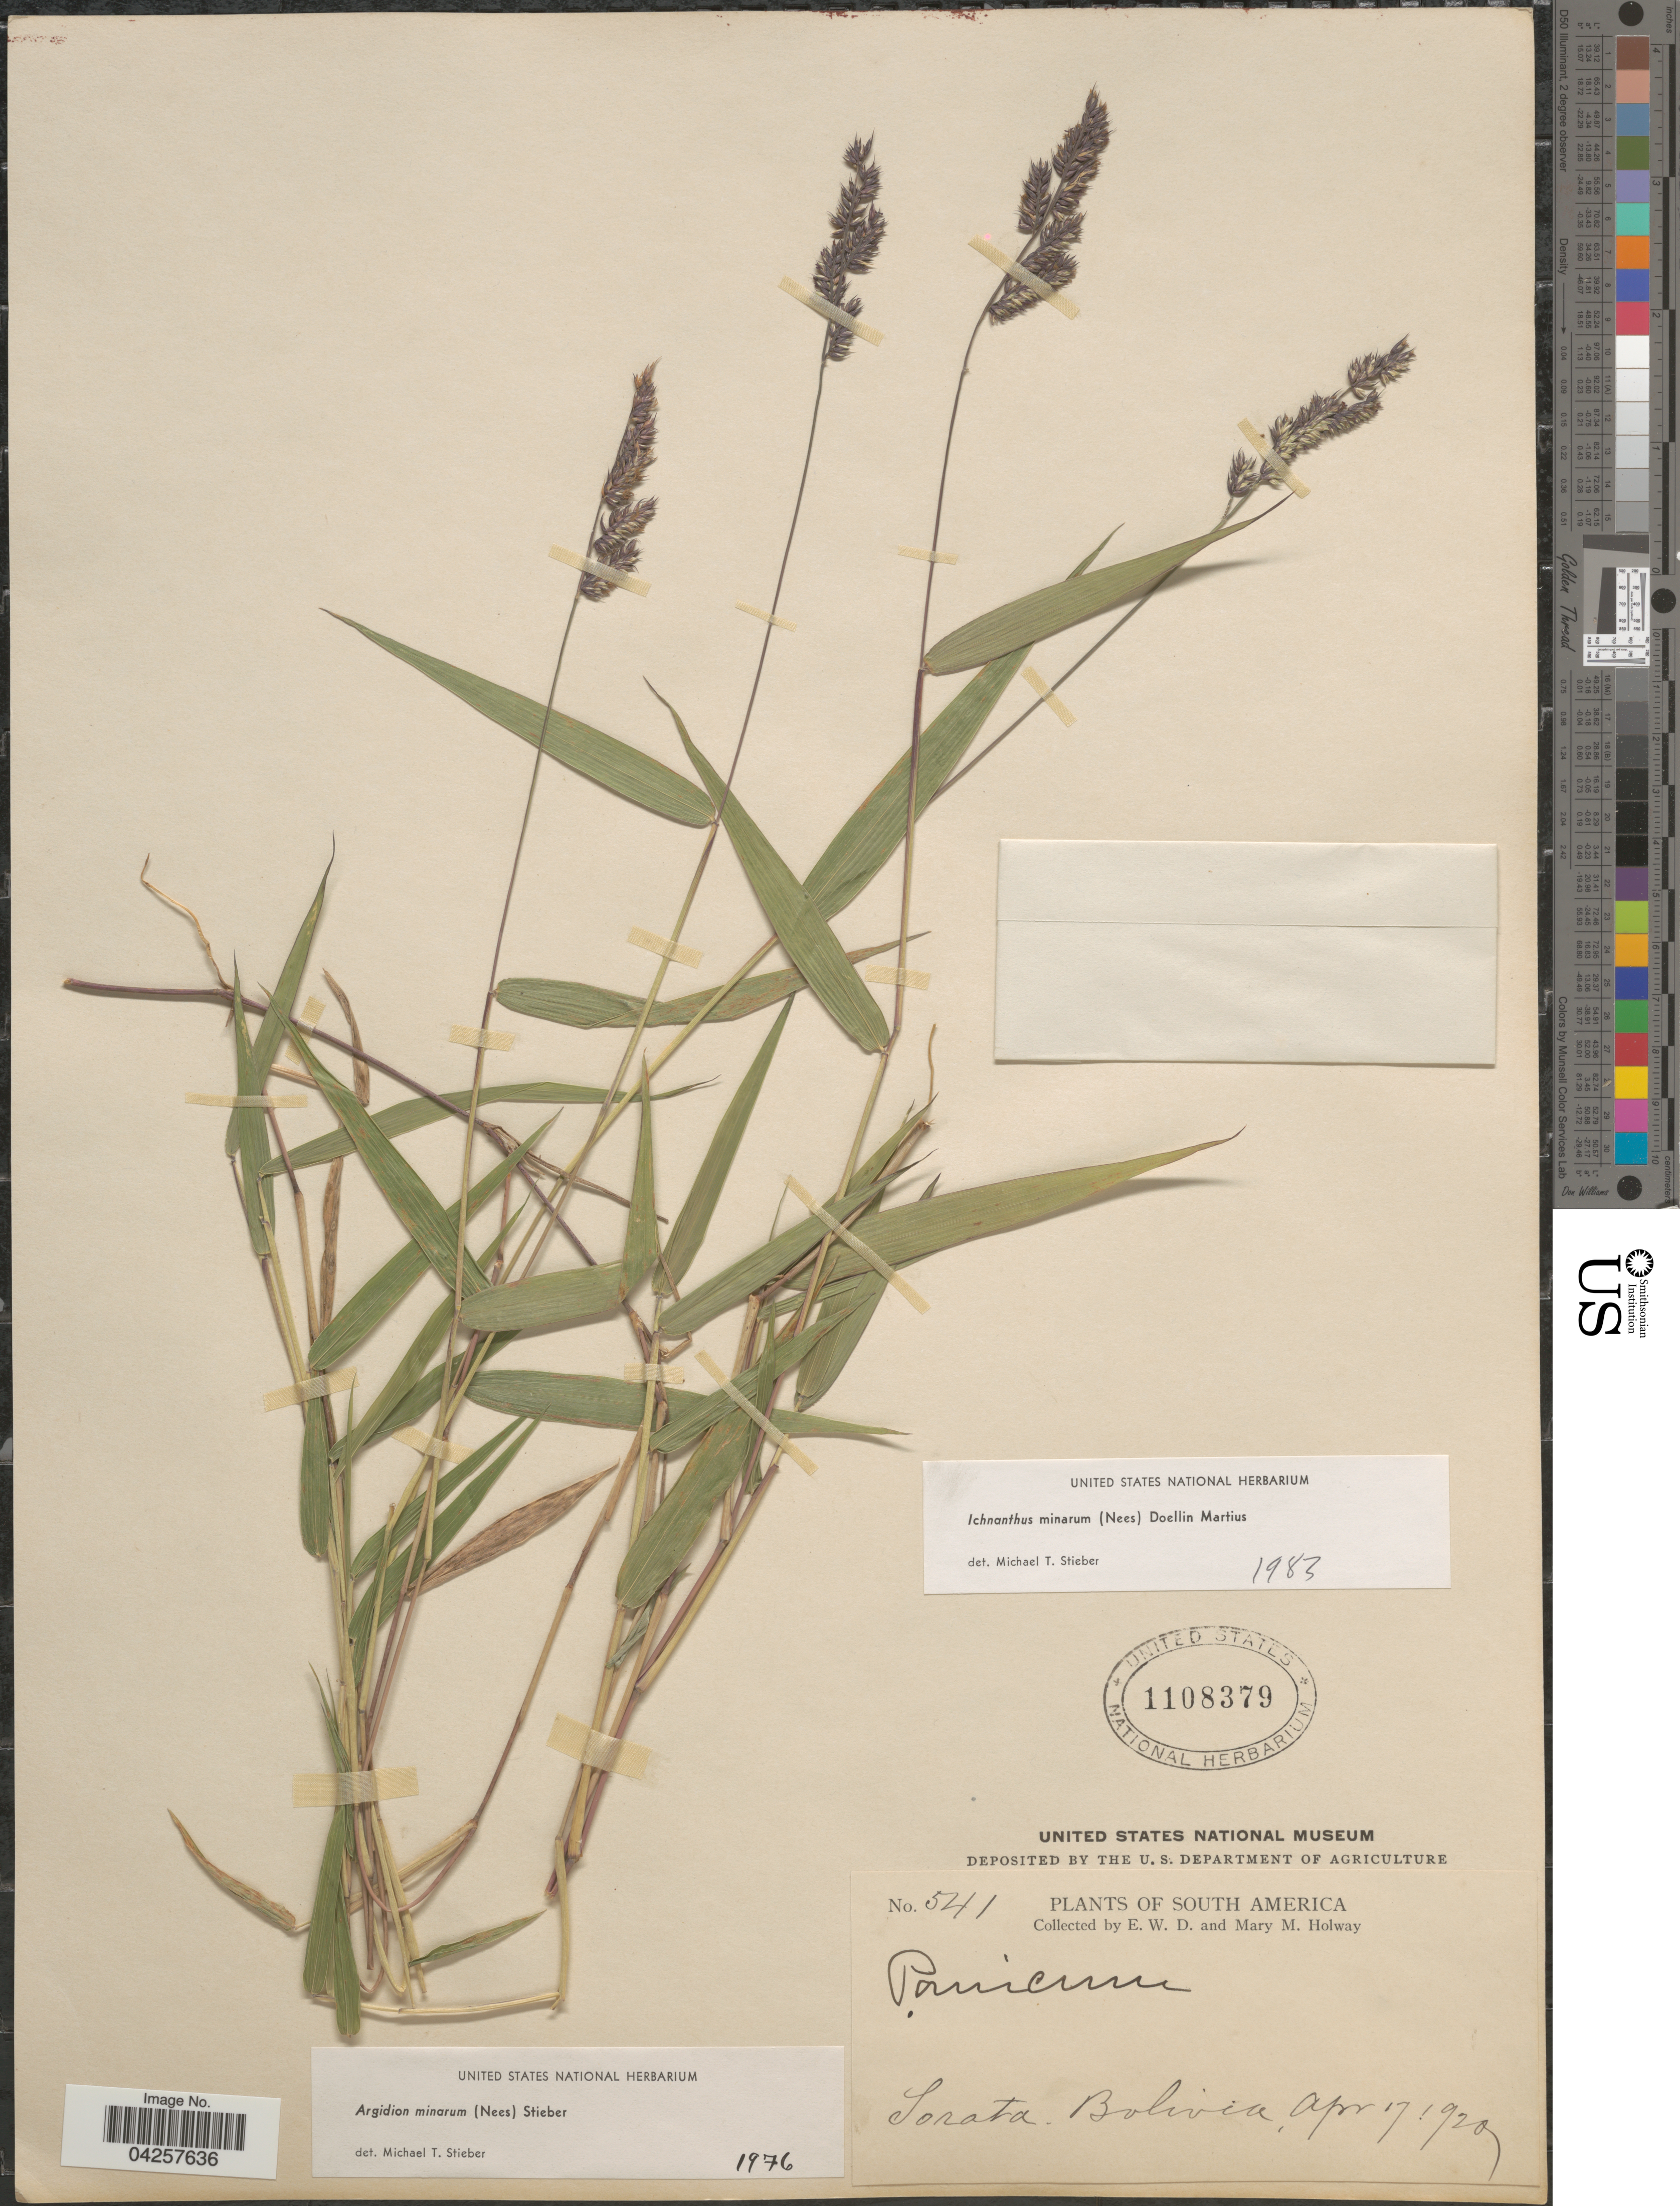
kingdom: Plantae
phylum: Tracheophyta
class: Liliopsida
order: Poales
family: Poaceae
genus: Echinolaena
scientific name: Echinolaena minarum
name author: (Nees) Pilg.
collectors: E. W. D. Holway & M. M. Holway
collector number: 541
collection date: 1920-04-17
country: Bolivia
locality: Sorata.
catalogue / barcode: US 1108379